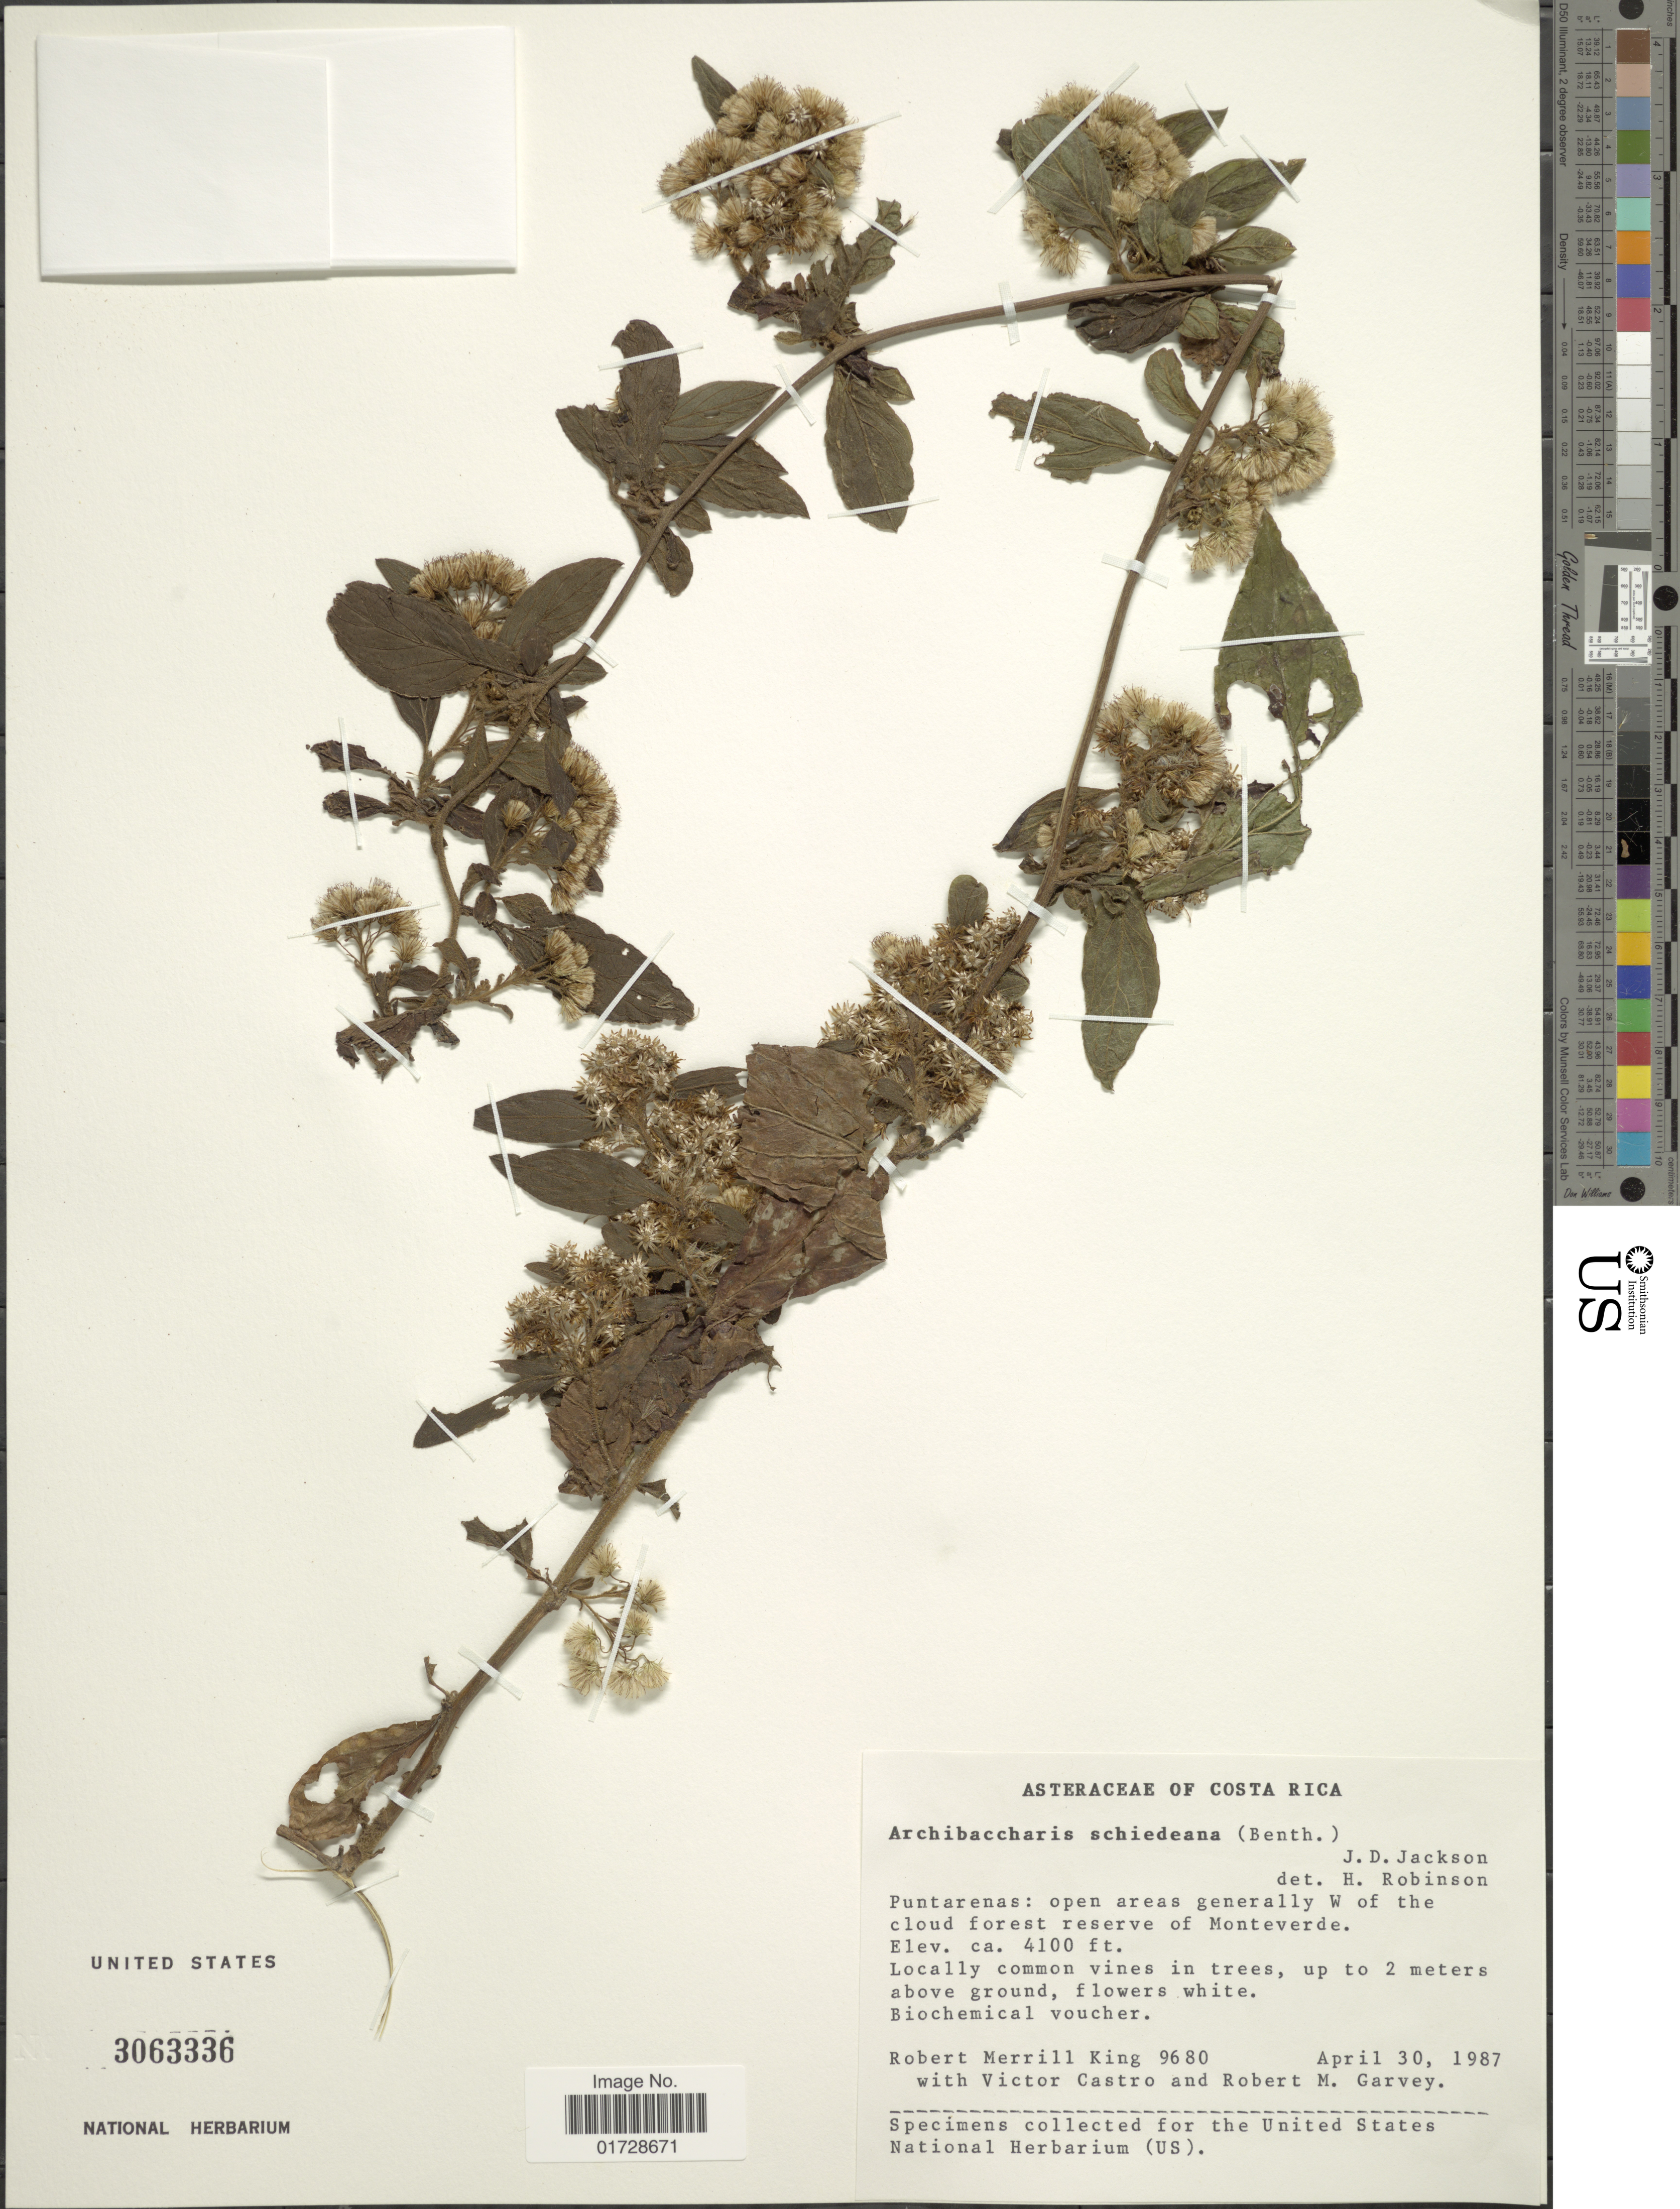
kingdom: Plantae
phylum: Tracheophyta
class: Magnoliopsida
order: Asterales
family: Asteraceae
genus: Archibaccharis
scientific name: Archibaccharis schiedeana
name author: (Benth.) J.D. Jacks.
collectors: R. M. King, V. Castro & R. Garvey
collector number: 9680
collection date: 1987-04-30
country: Costa Rica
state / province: Puntarenas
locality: Generally W of the cloud forest reserve of Monteverde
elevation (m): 1250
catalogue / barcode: US 3063336